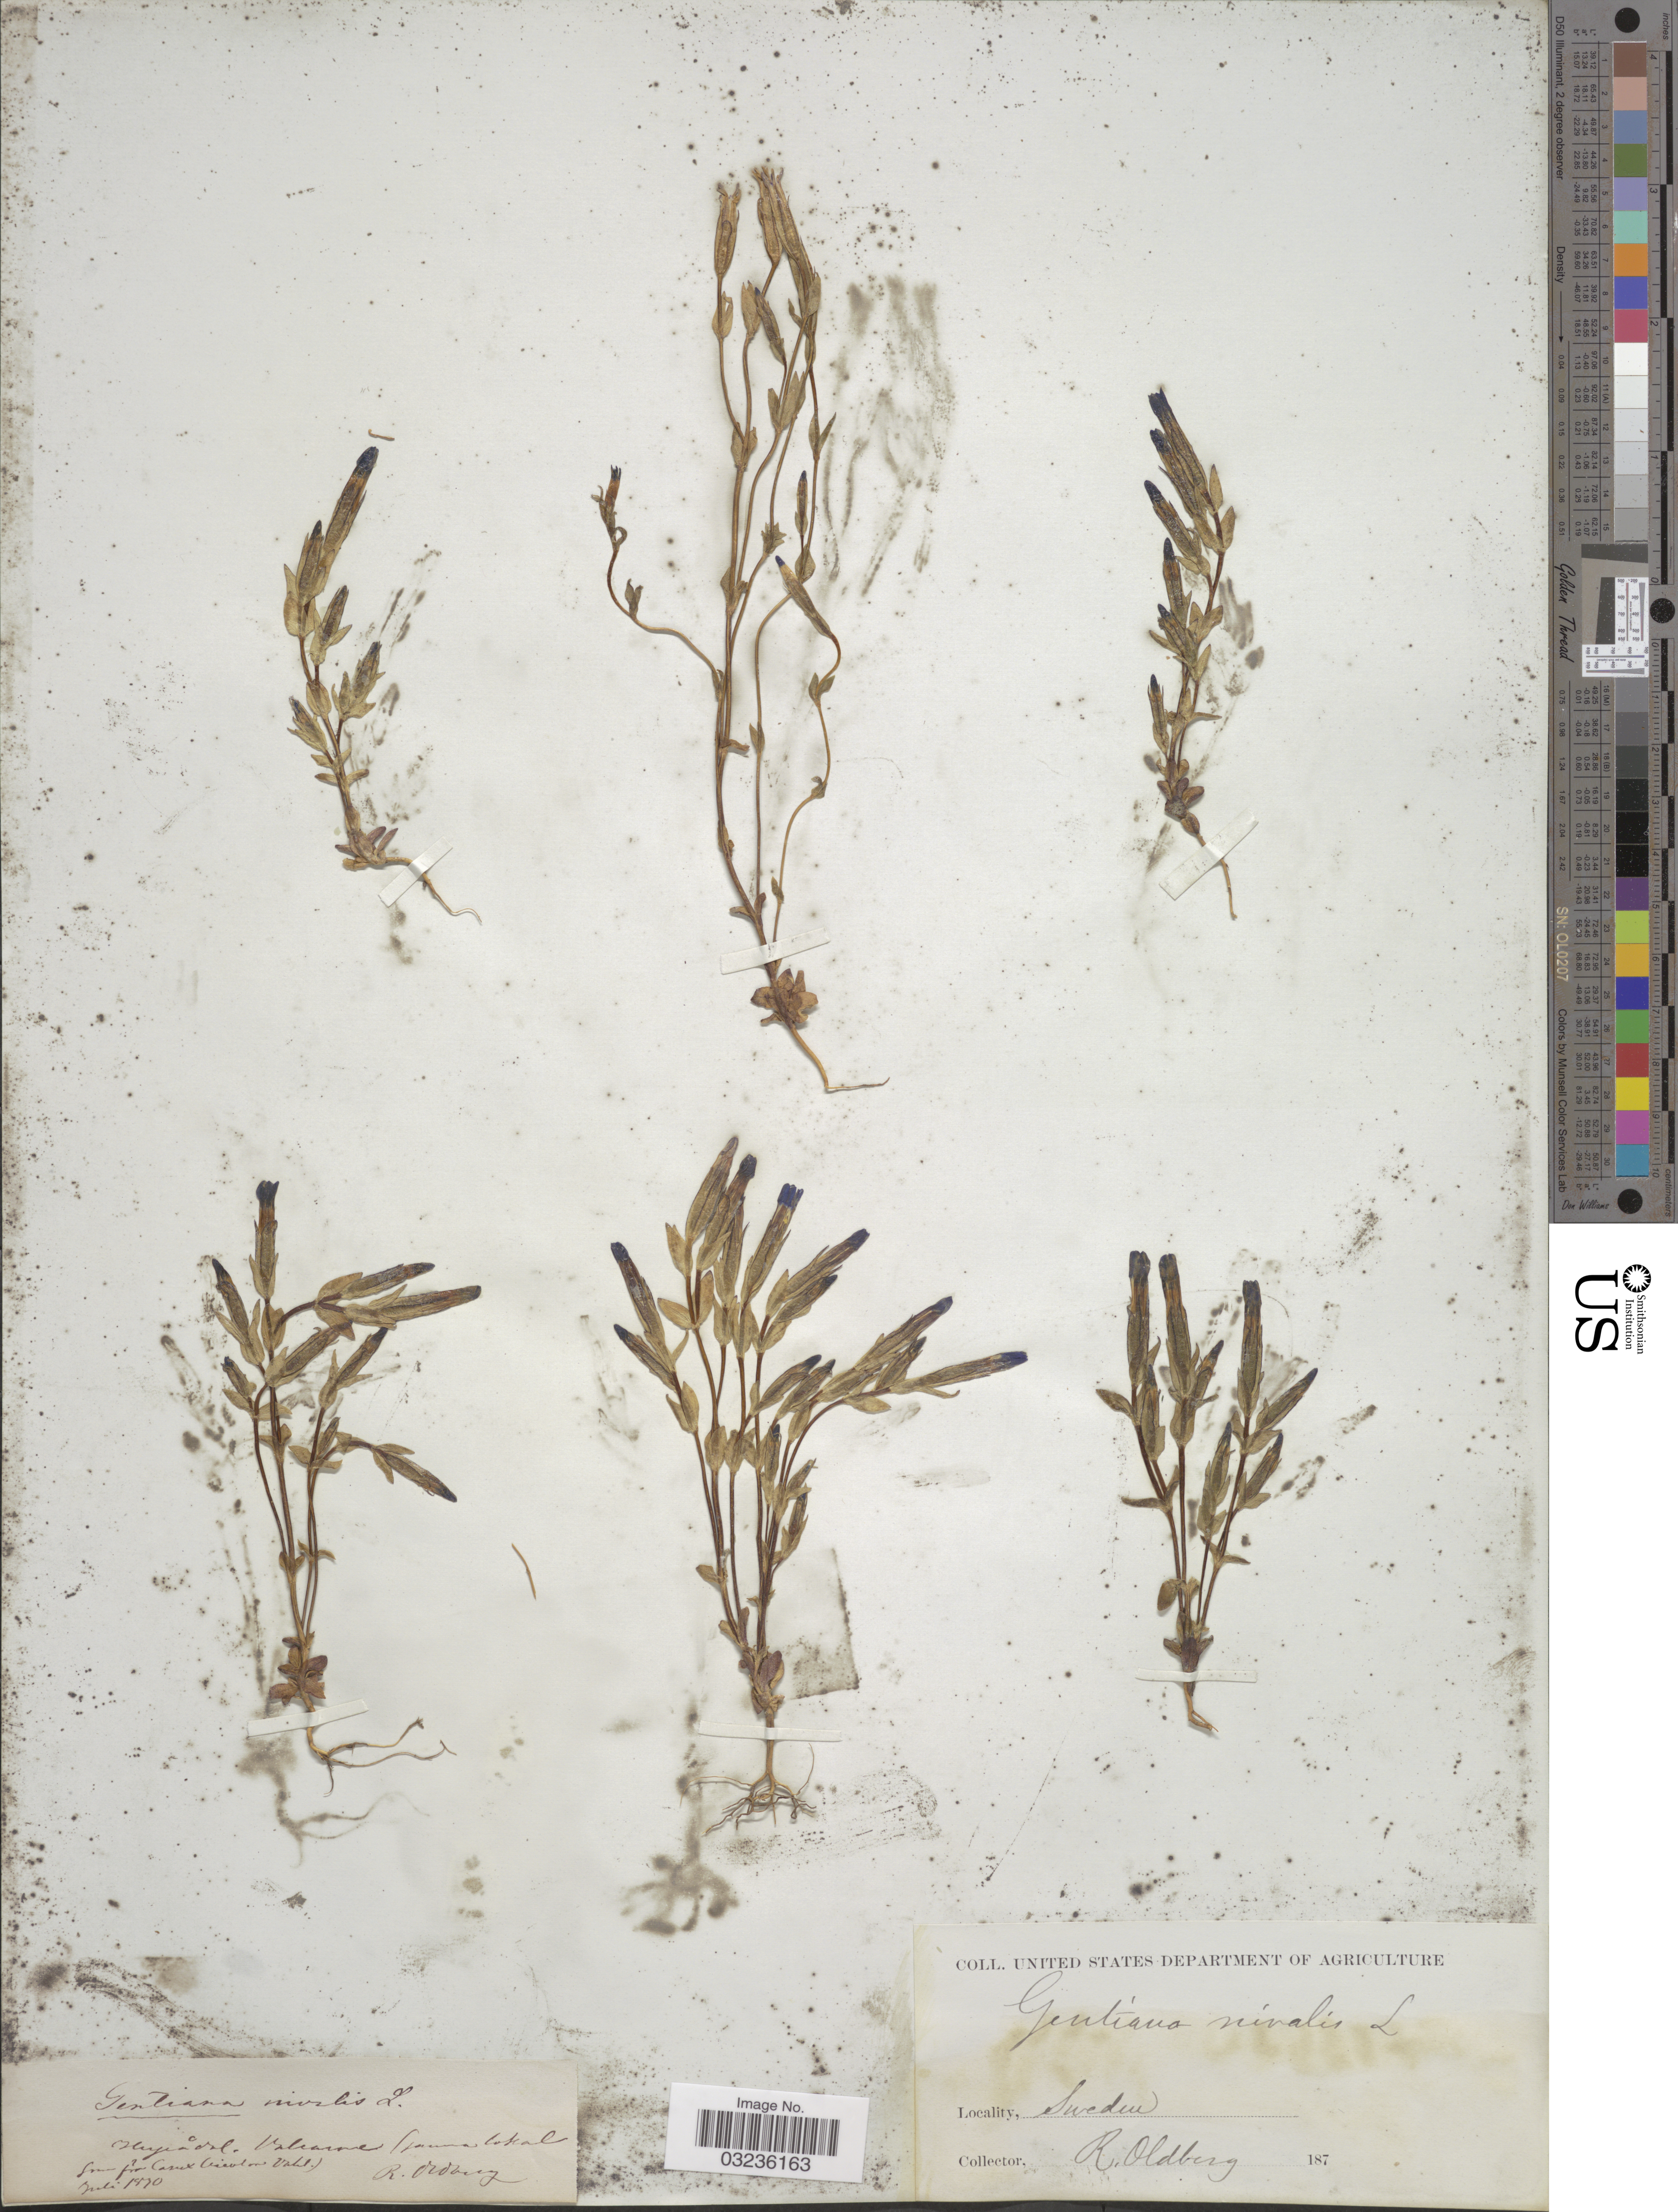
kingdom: Plantae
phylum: Tracheophyta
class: Magnoliopsida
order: Gentianales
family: Gentianaceae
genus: Gentiana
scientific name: Gentiana nivalis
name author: L.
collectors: R. Oldberg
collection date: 1870-07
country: Sweden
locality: Herjedal. Valarna.